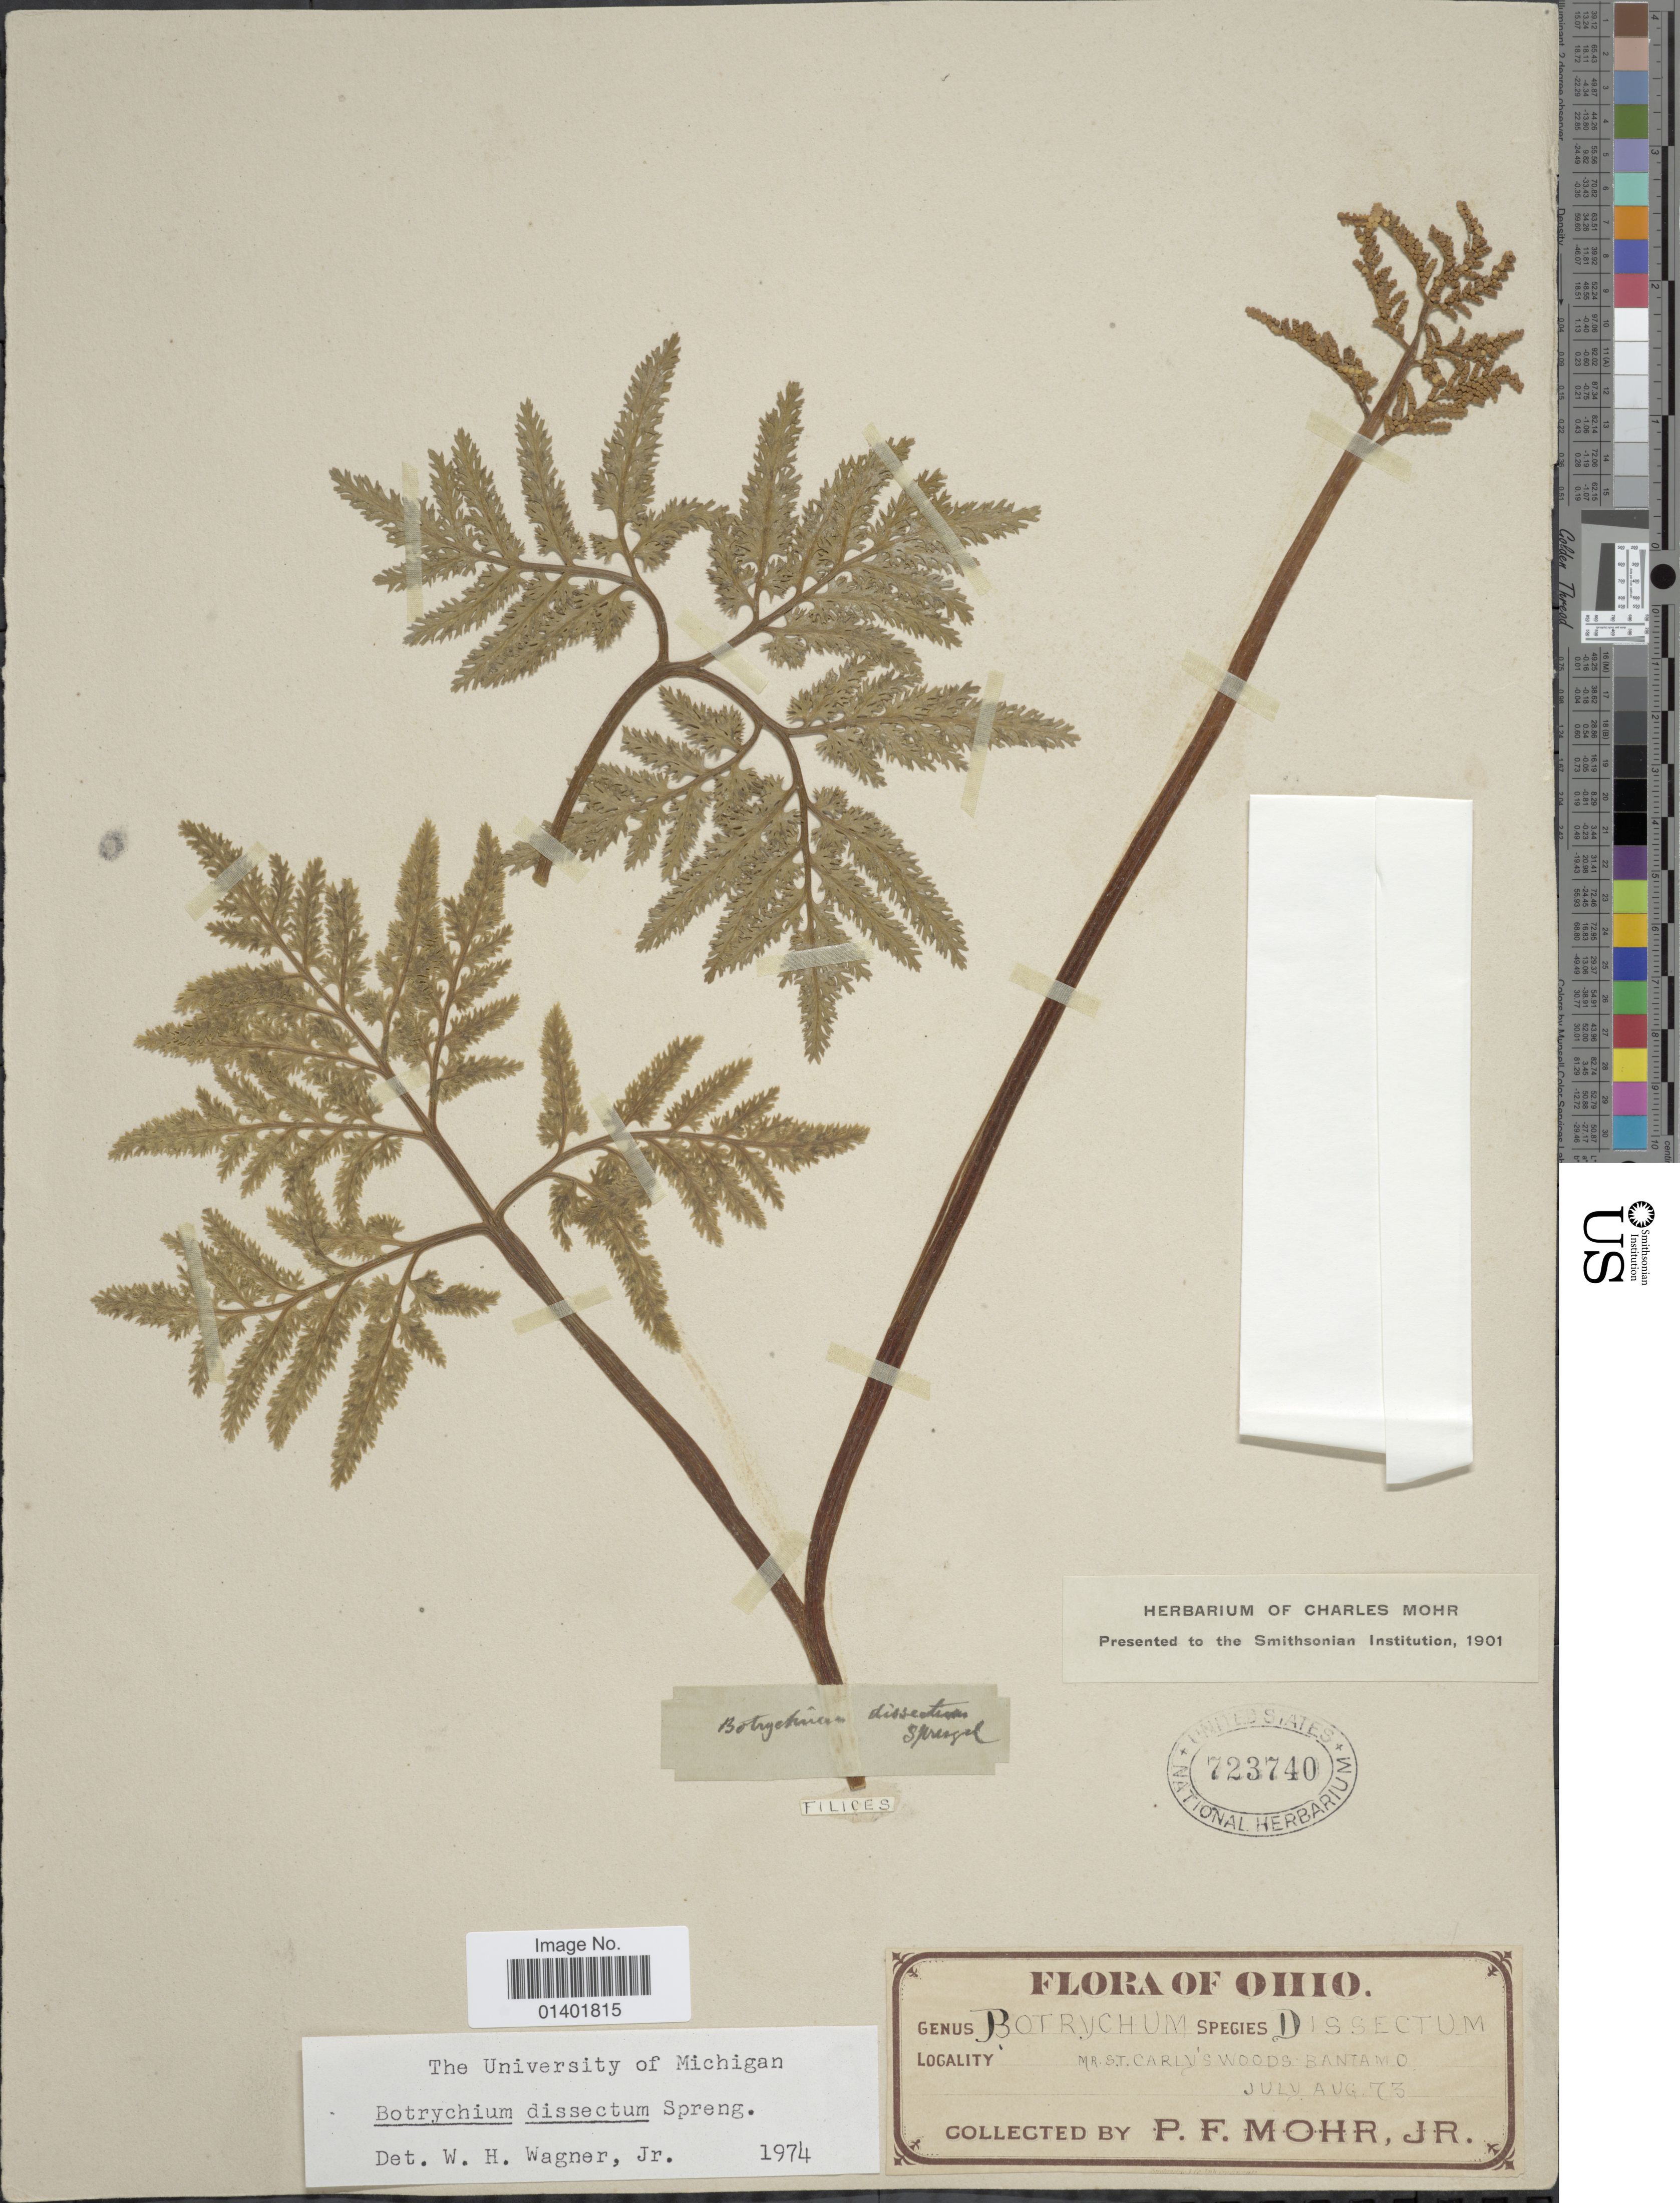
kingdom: Plantae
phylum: Tracheophyta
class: Polypodiopsida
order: Ophioglossales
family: Ophioglossaceae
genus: Botrychium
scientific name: Botrychium dissectum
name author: Spreng.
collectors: P. F. Mohr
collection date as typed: Transcribed d/m/y: //73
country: United States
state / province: Ohio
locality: Mr. St. Carly's Woods Bantamo.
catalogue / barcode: US 723740